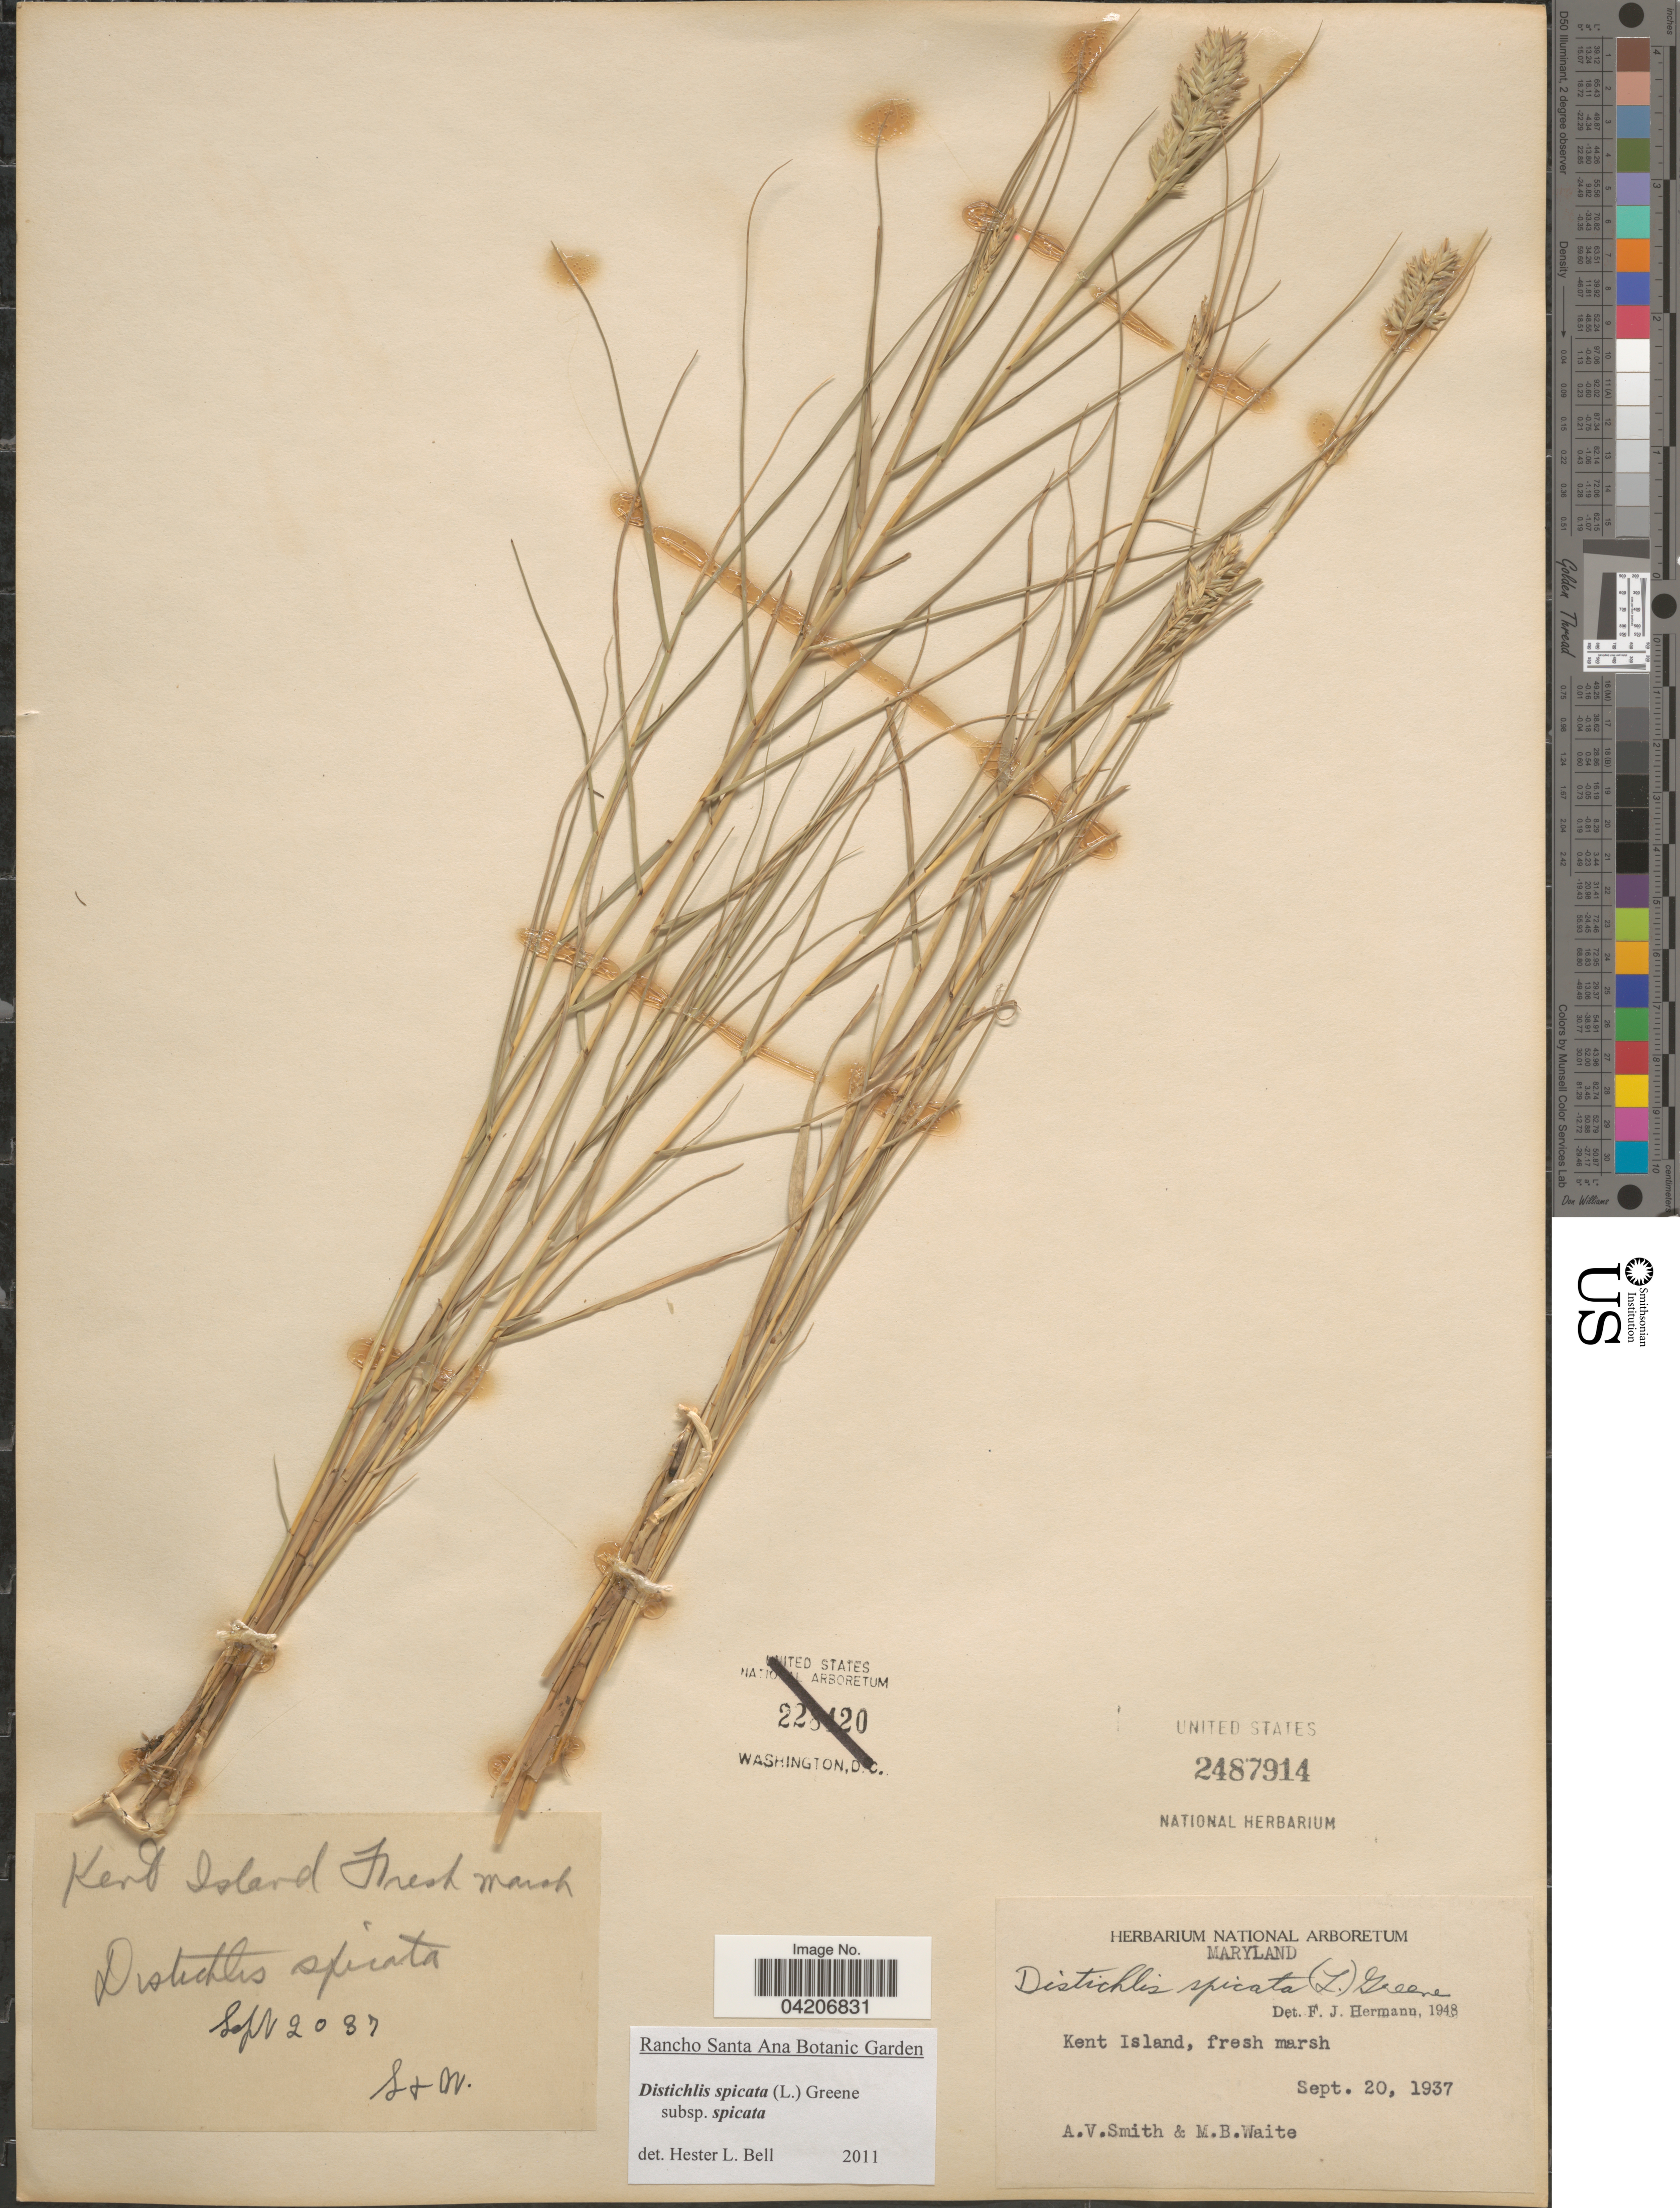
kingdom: Plantae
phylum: Tracheophyta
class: Liliopsida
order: Poales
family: Poaceae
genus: Distichlis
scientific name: Distichlis spicata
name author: (L.) Greene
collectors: A. V. P. Smith & M. B. Waite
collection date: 1937-09-20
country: United States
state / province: Maryland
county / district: Queen Anne's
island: Kent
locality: Kent Island.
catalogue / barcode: US 2487914